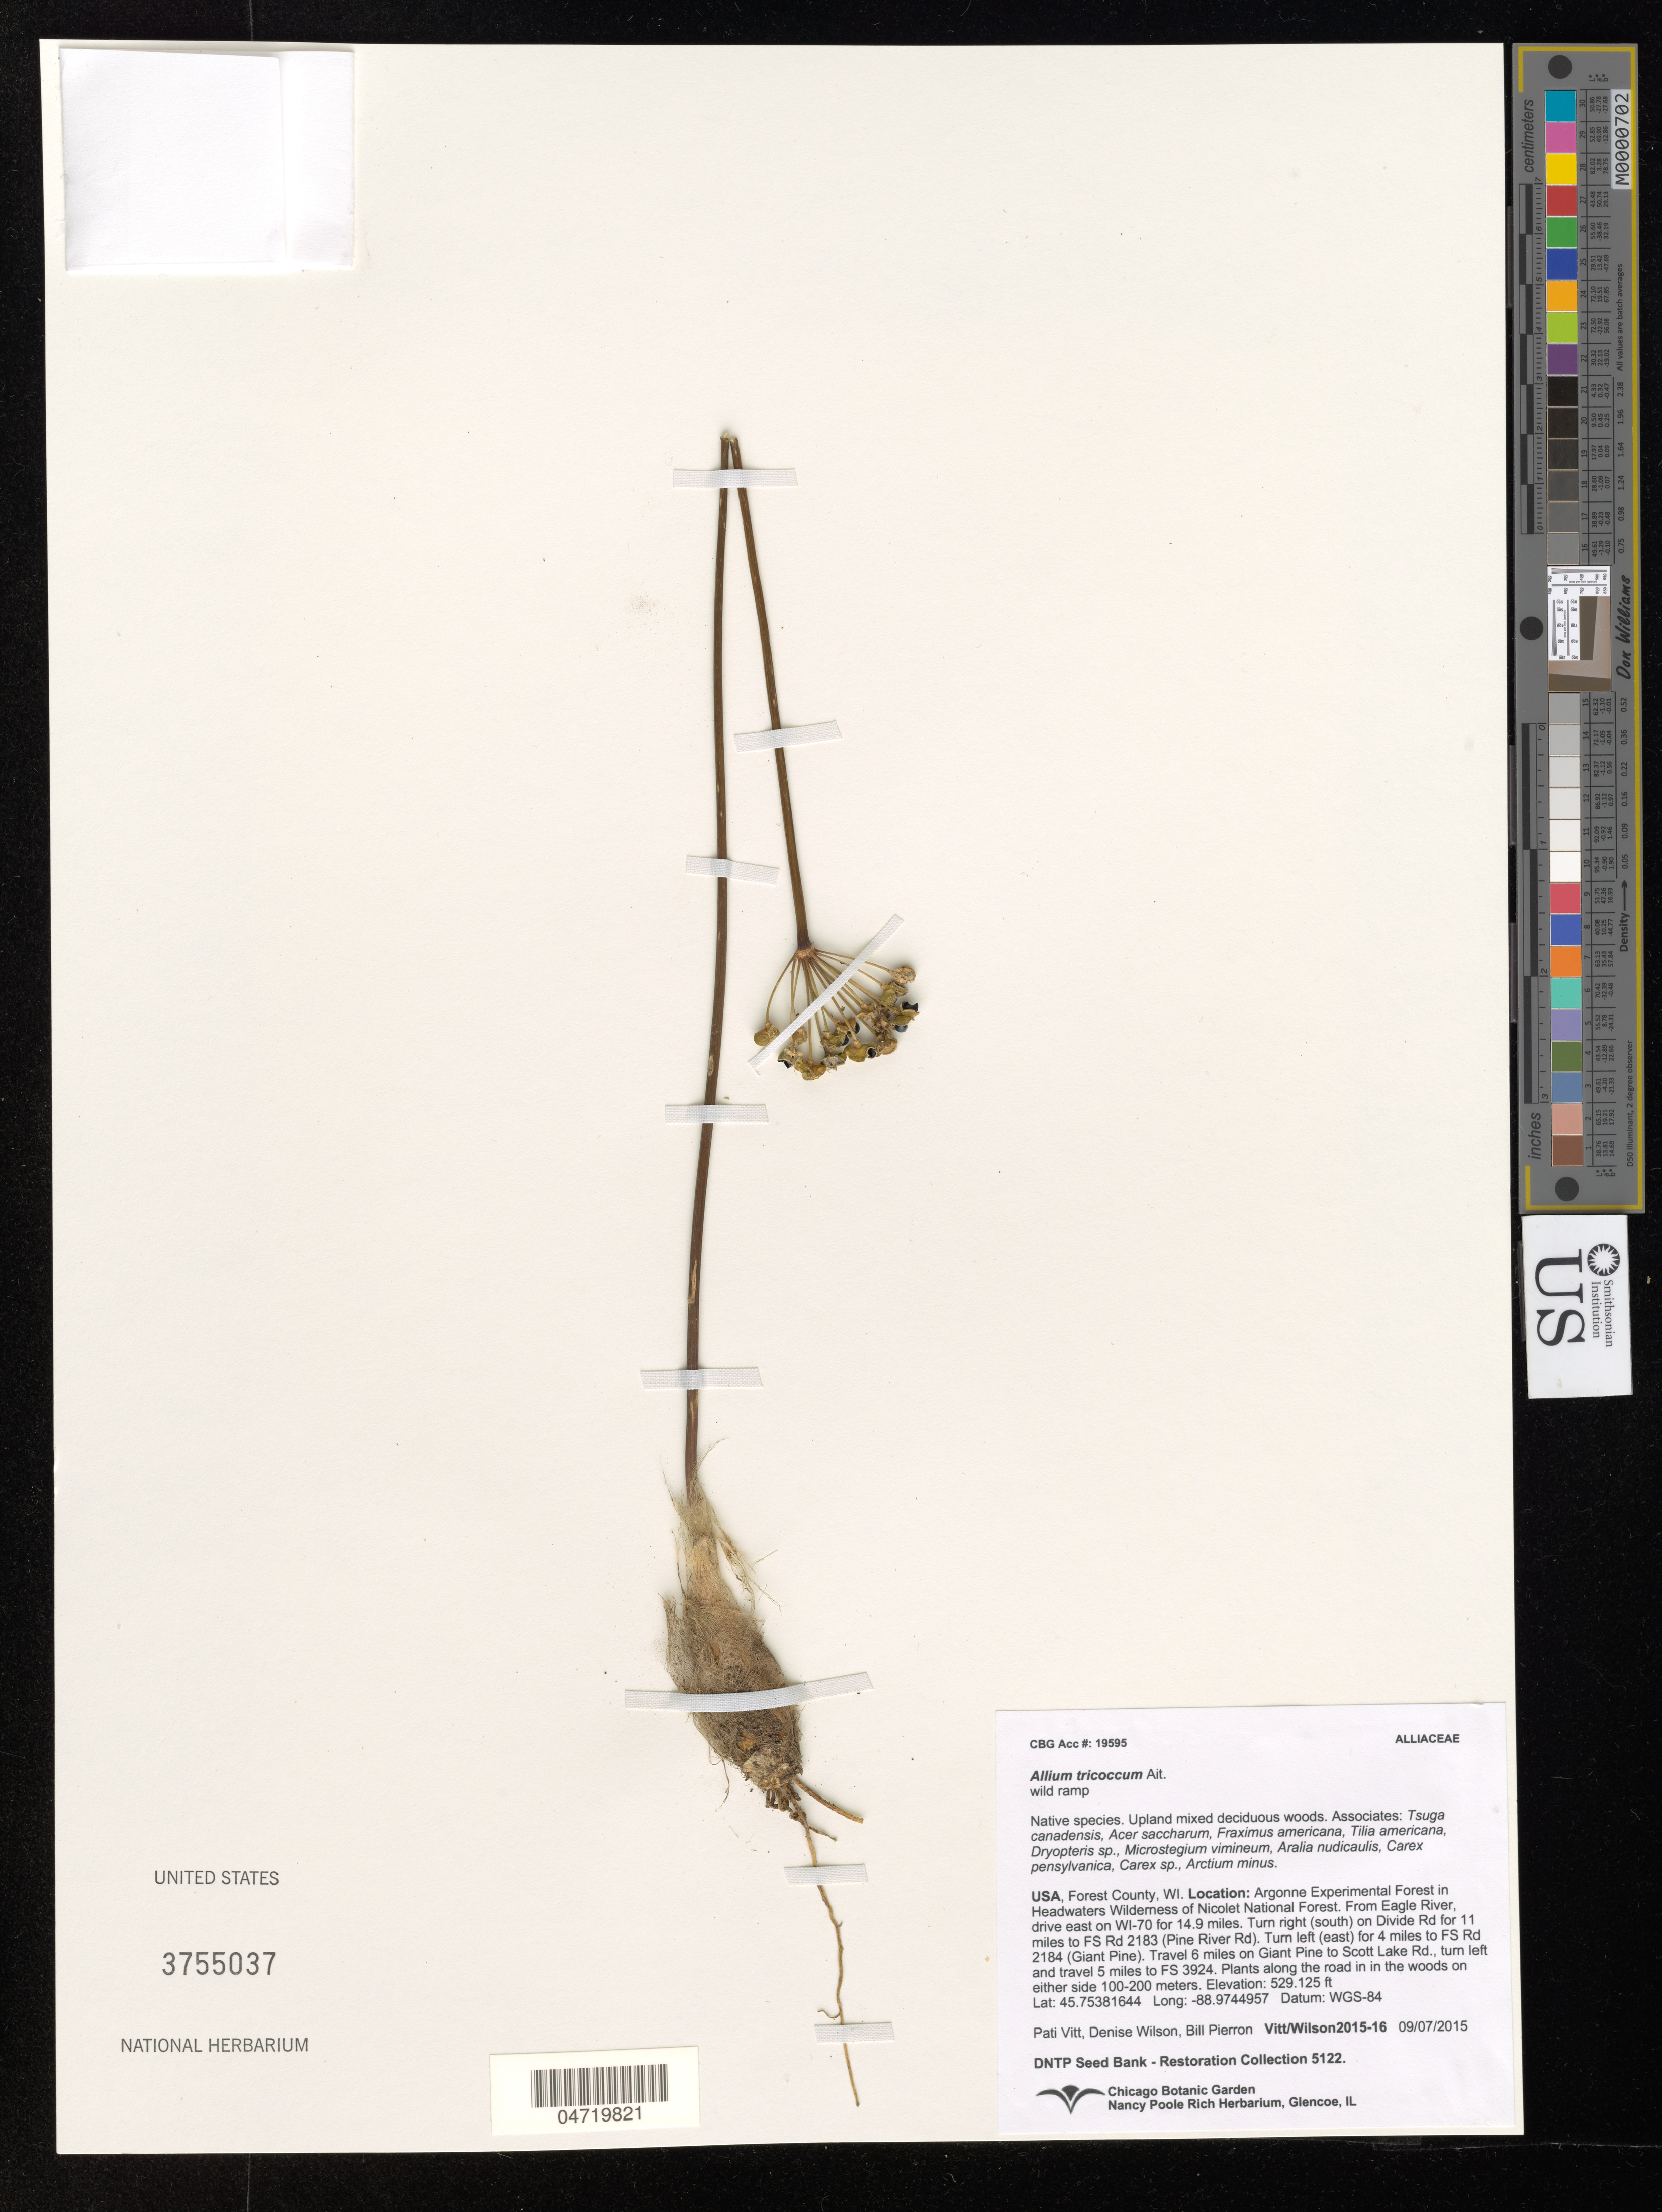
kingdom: Plantae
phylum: Tracheophyta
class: Liliopsida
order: Asparagales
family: Amaryllidaceae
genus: Allium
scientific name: Allium tricoccum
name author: Aiton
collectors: P. Vitt, D. Wilson & B. Pierron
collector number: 2015-16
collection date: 2015-09-07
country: United States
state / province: Wisconsin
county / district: Forest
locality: Argonne Experimental Forest in Headwaters Wilderness of Nicolet National Forest. From Eagle River, drive east on WI-70 for 14.9 miles. Turn right (south) on Divide Rd for 11 miles to FS Rd 2183 (Pine River Rd). Turn left (east) for 4 miles to FS Rd 2184 (Giant Pine). Travel 6 miles on Giant Pine to Scott Lake Rd,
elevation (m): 161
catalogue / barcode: US 3755037